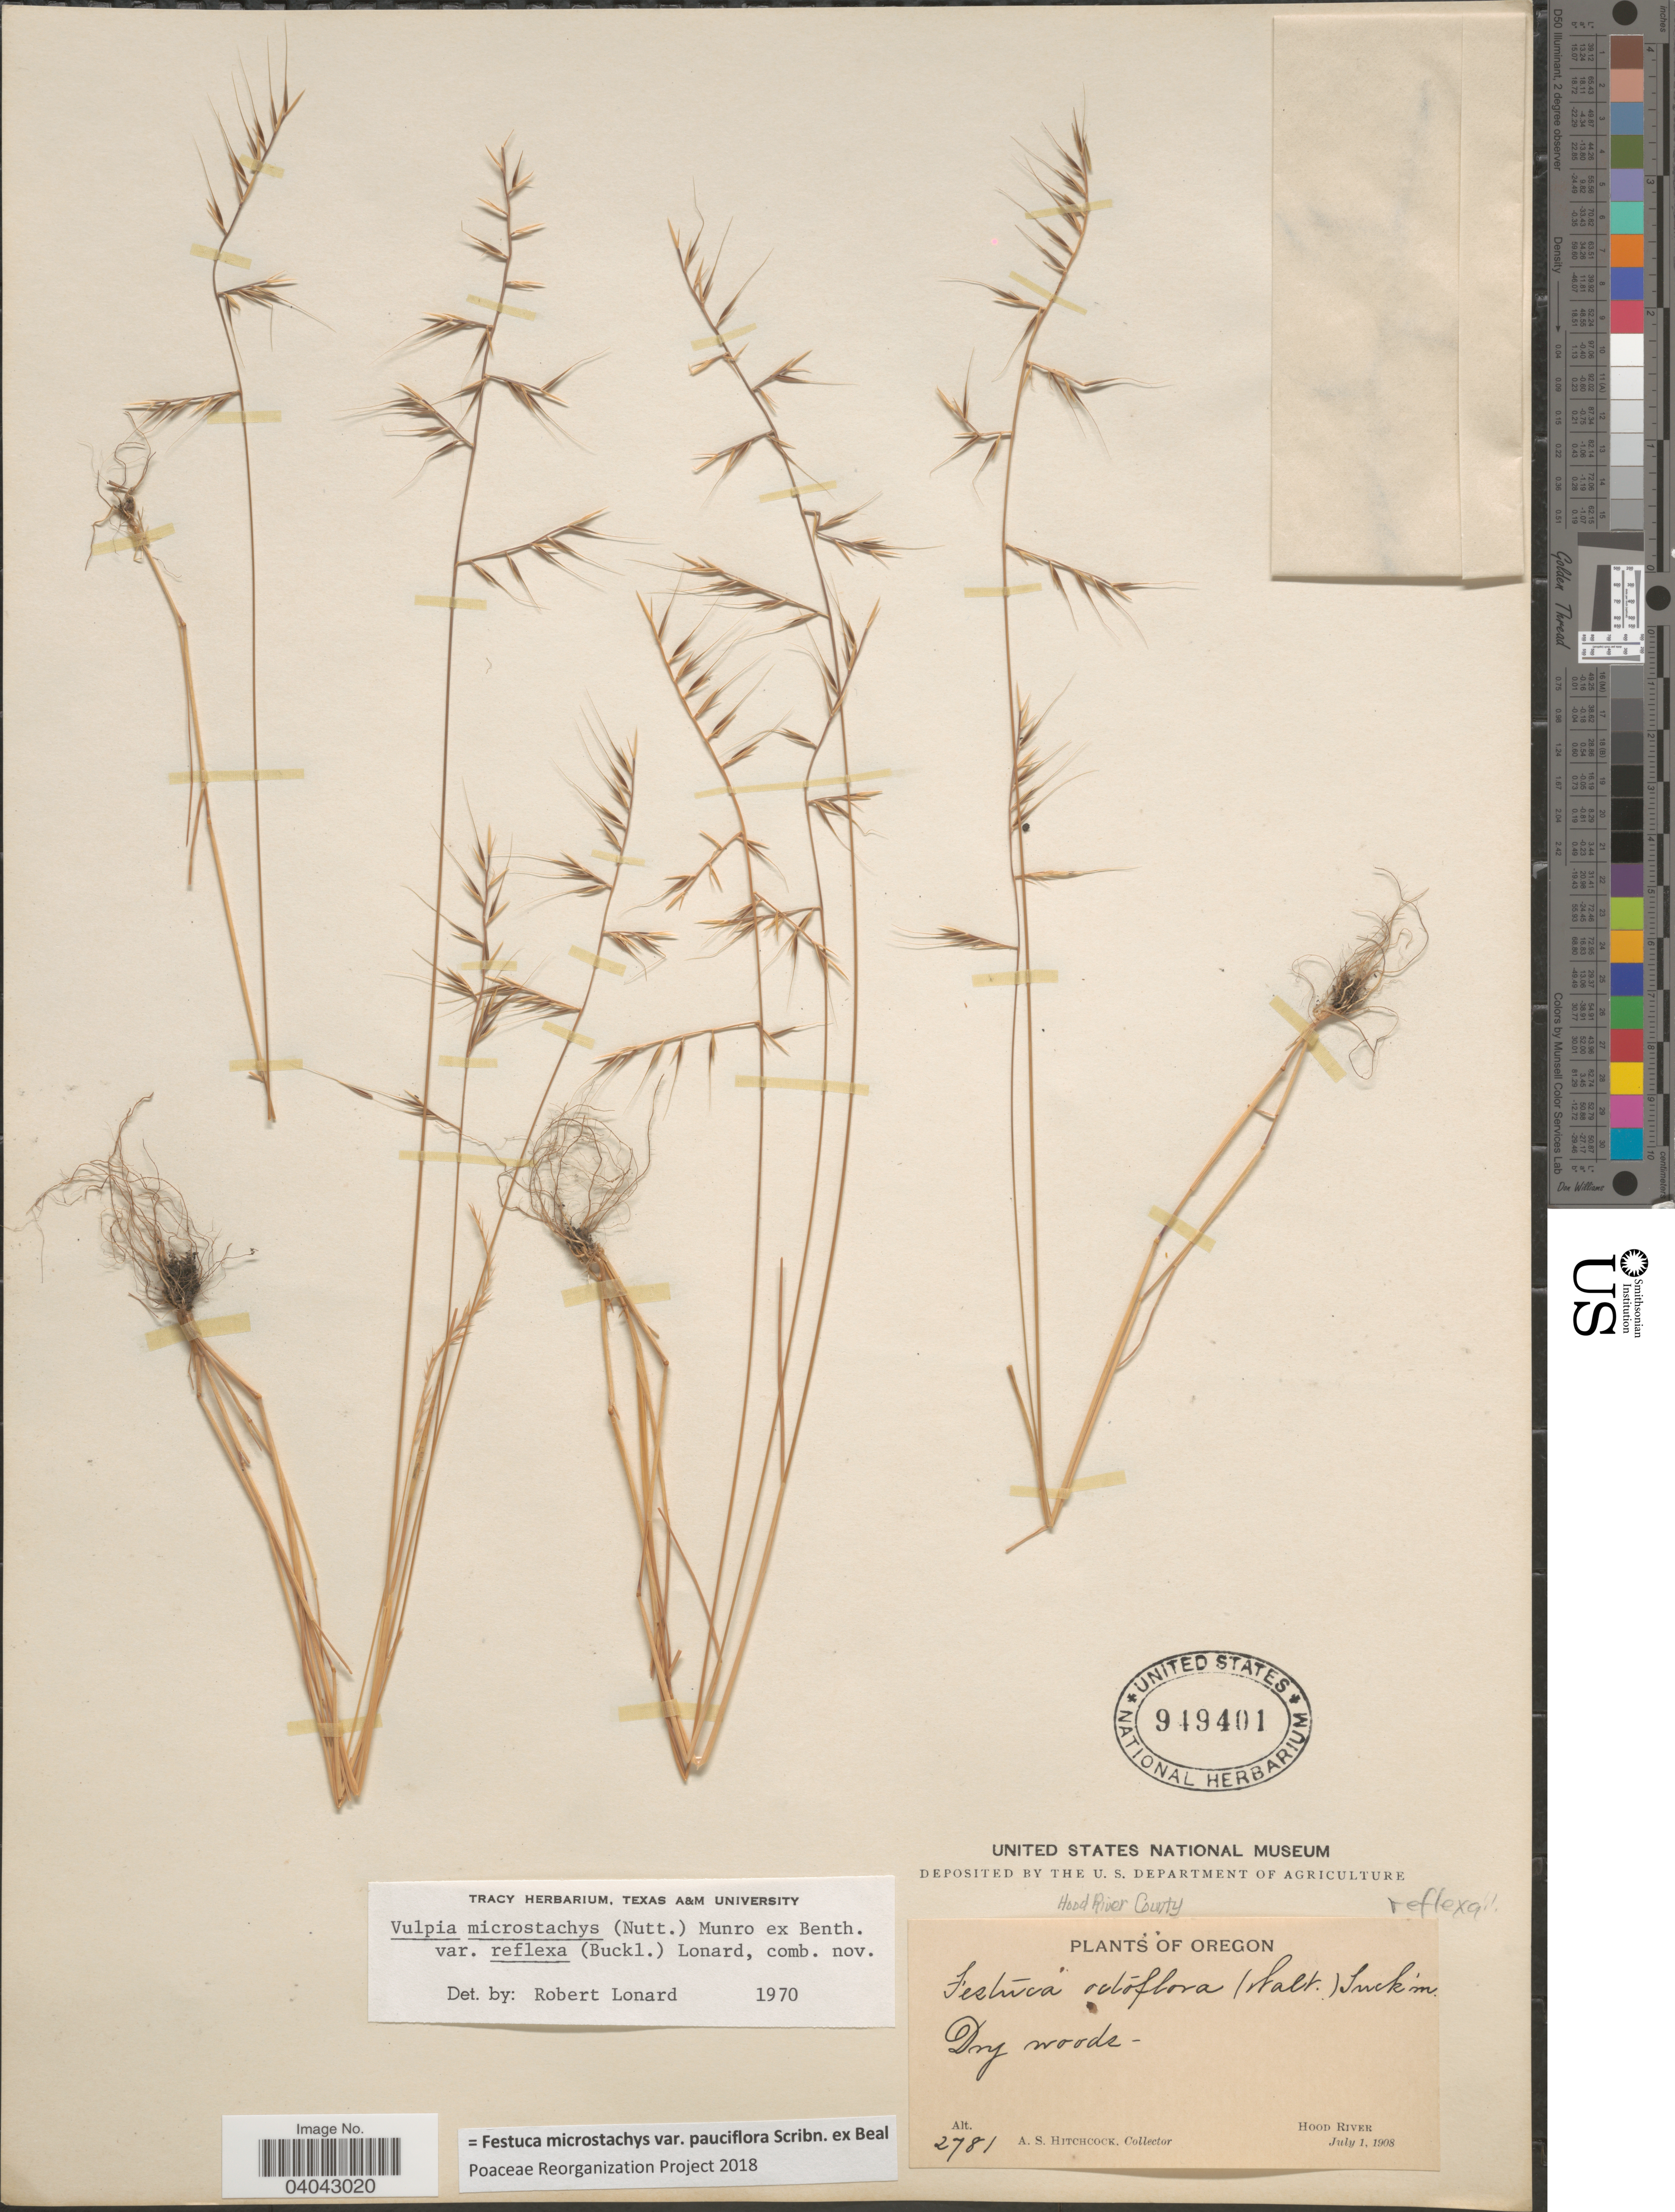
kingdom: Plantae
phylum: Tracheophyta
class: Liliopsida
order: Poales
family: Poaceae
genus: Festuca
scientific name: Festuca microstachys var. pauciflora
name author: Scribn. ex W.J. Beal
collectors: A. S. Hitchcock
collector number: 2781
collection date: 1908-07-01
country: United States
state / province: Oregon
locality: Hood River County. Hood River.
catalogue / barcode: US 949401